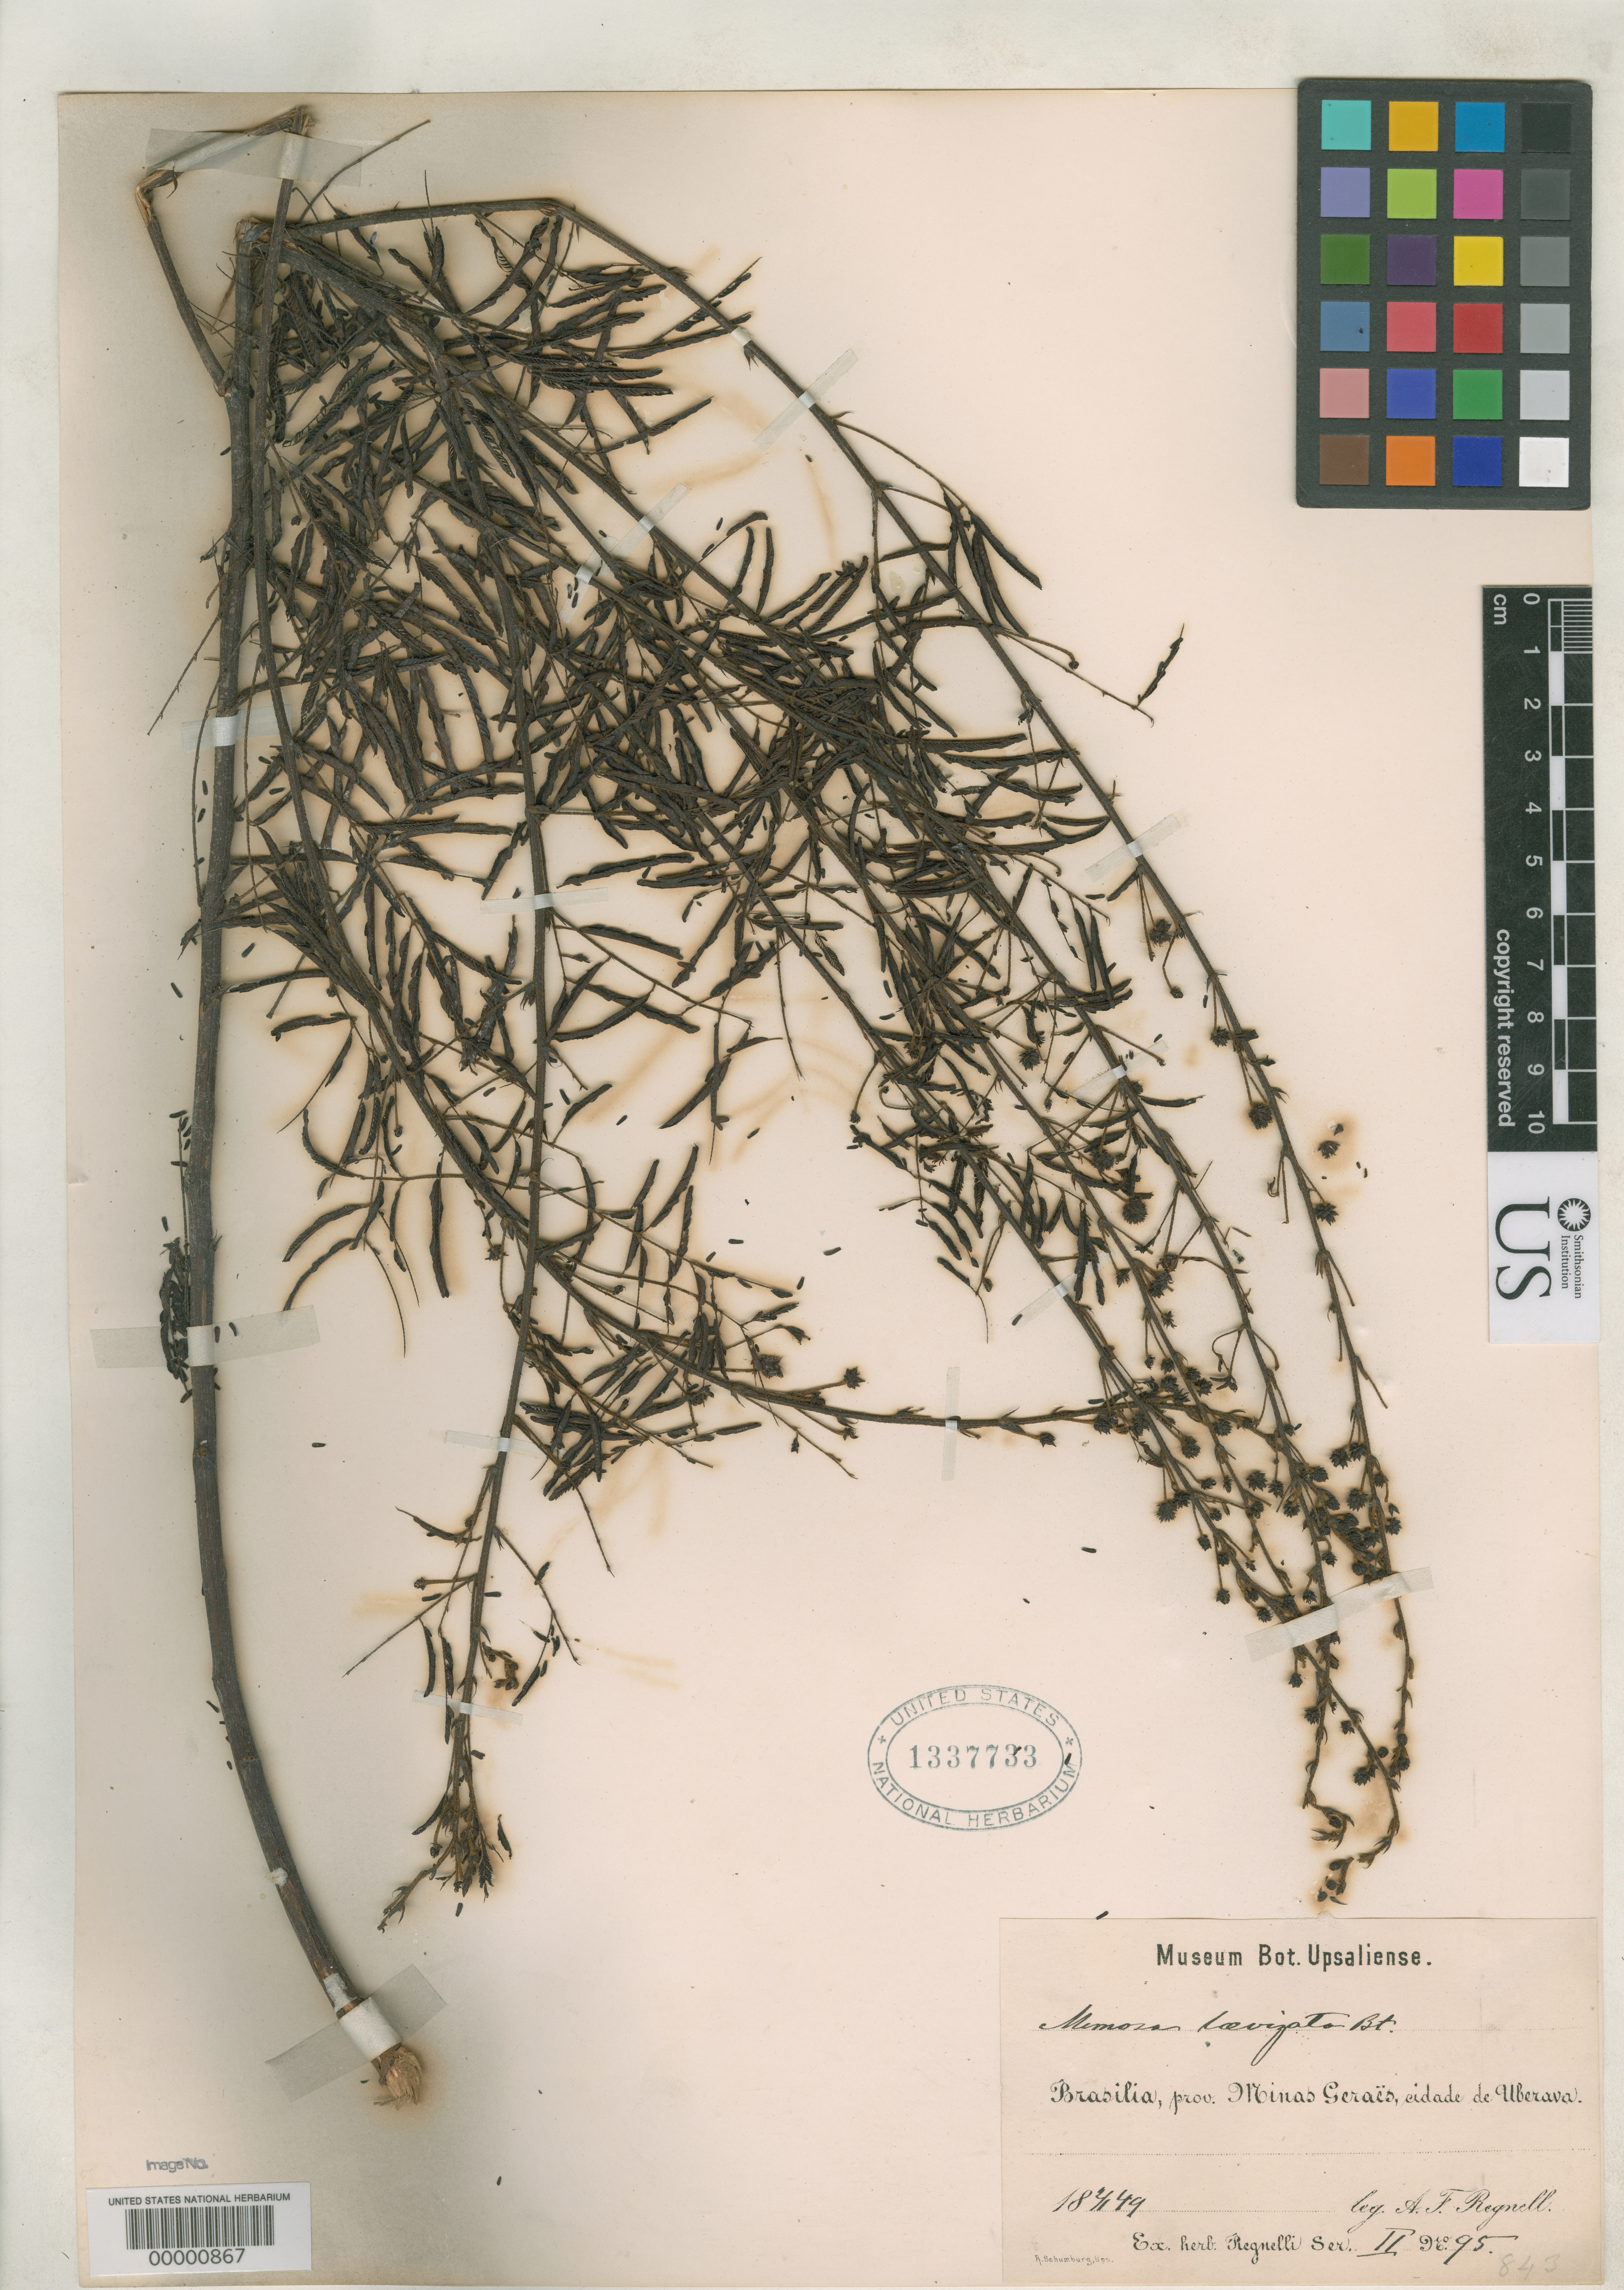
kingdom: Plantae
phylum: Tracheophyta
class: Magnoliopsida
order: Fabales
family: Fabaceae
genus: Mimosa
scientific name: Mimosa laevigata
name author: Benth.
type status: Isosyntype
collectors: A. F. Regnell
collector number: II 95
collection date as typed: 1849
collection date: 1849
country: Brazil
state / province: Minas Gerais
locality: Uberava.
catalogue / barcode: US 1337733